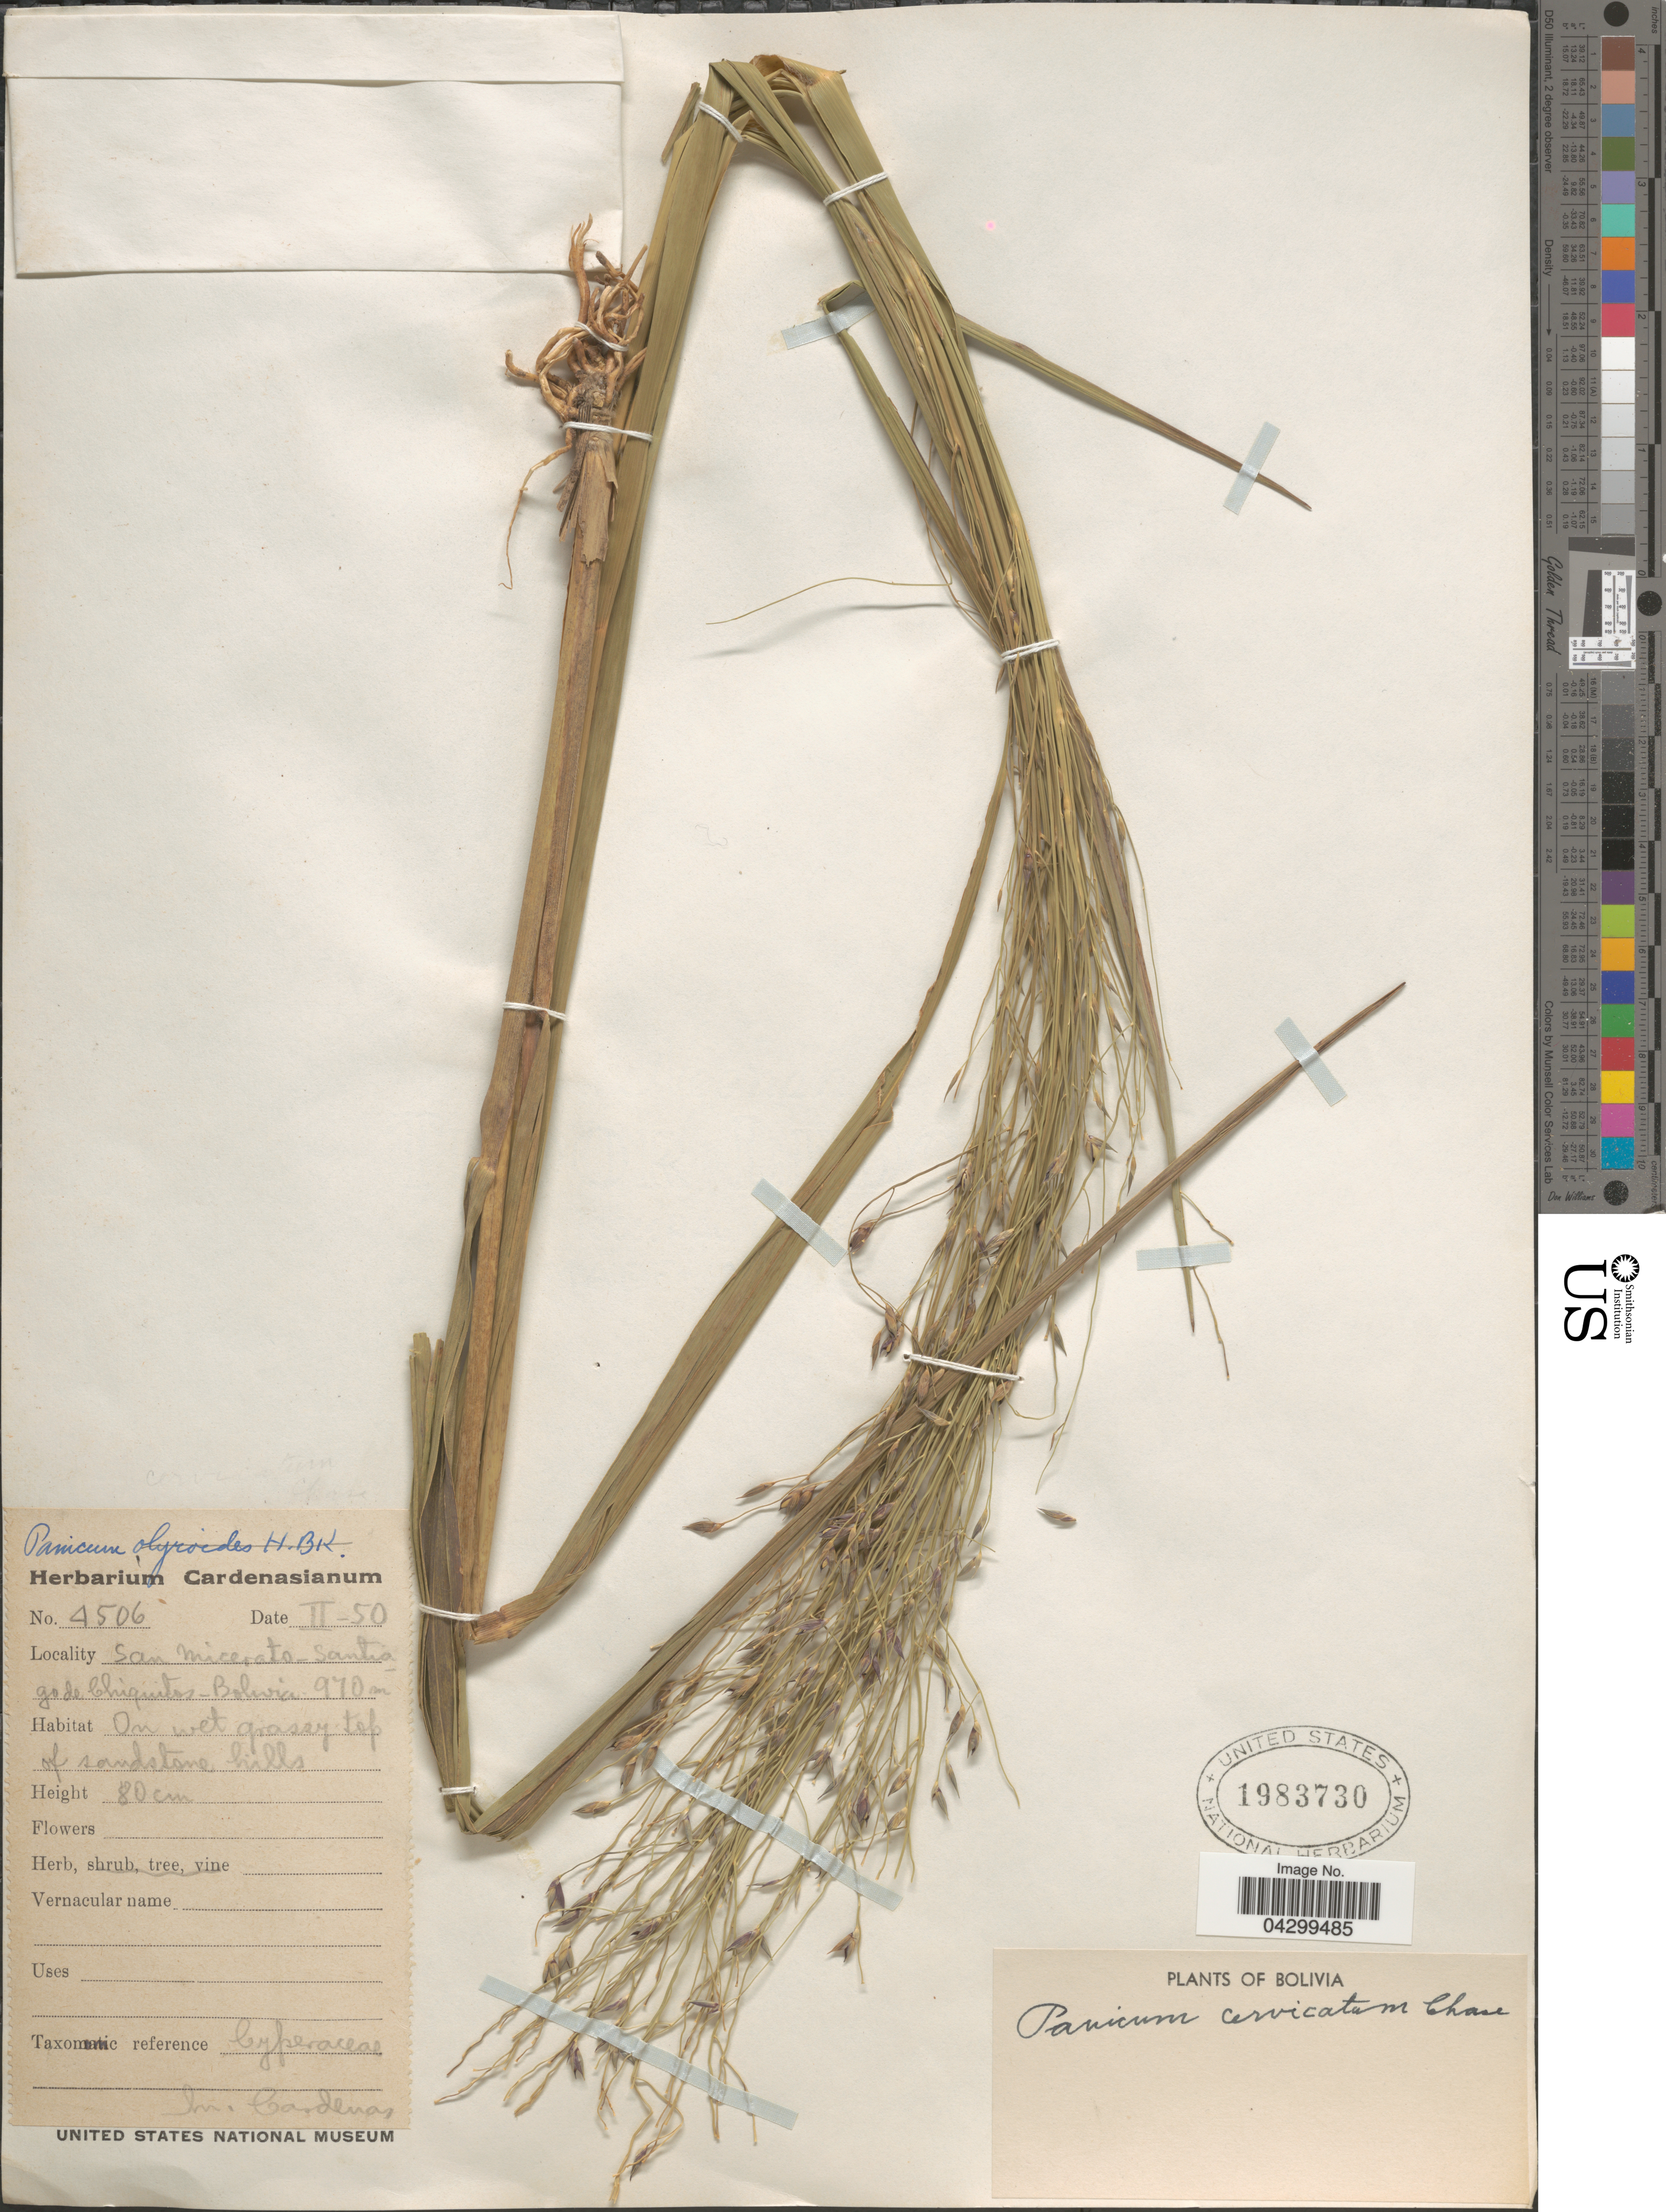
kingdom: Plantae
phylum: Tracheophyta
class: Liliopsida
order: Poales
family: Poaceae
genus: Panicum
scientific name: Panicum cervicatum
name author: Chase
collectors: M. Cárdenas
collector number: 4506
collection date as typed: Transcribed d/m/y: /2/50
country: Bolivia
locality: San Micerato- Santiago de Chiquitos.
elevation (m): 970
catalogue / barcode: US 1983730